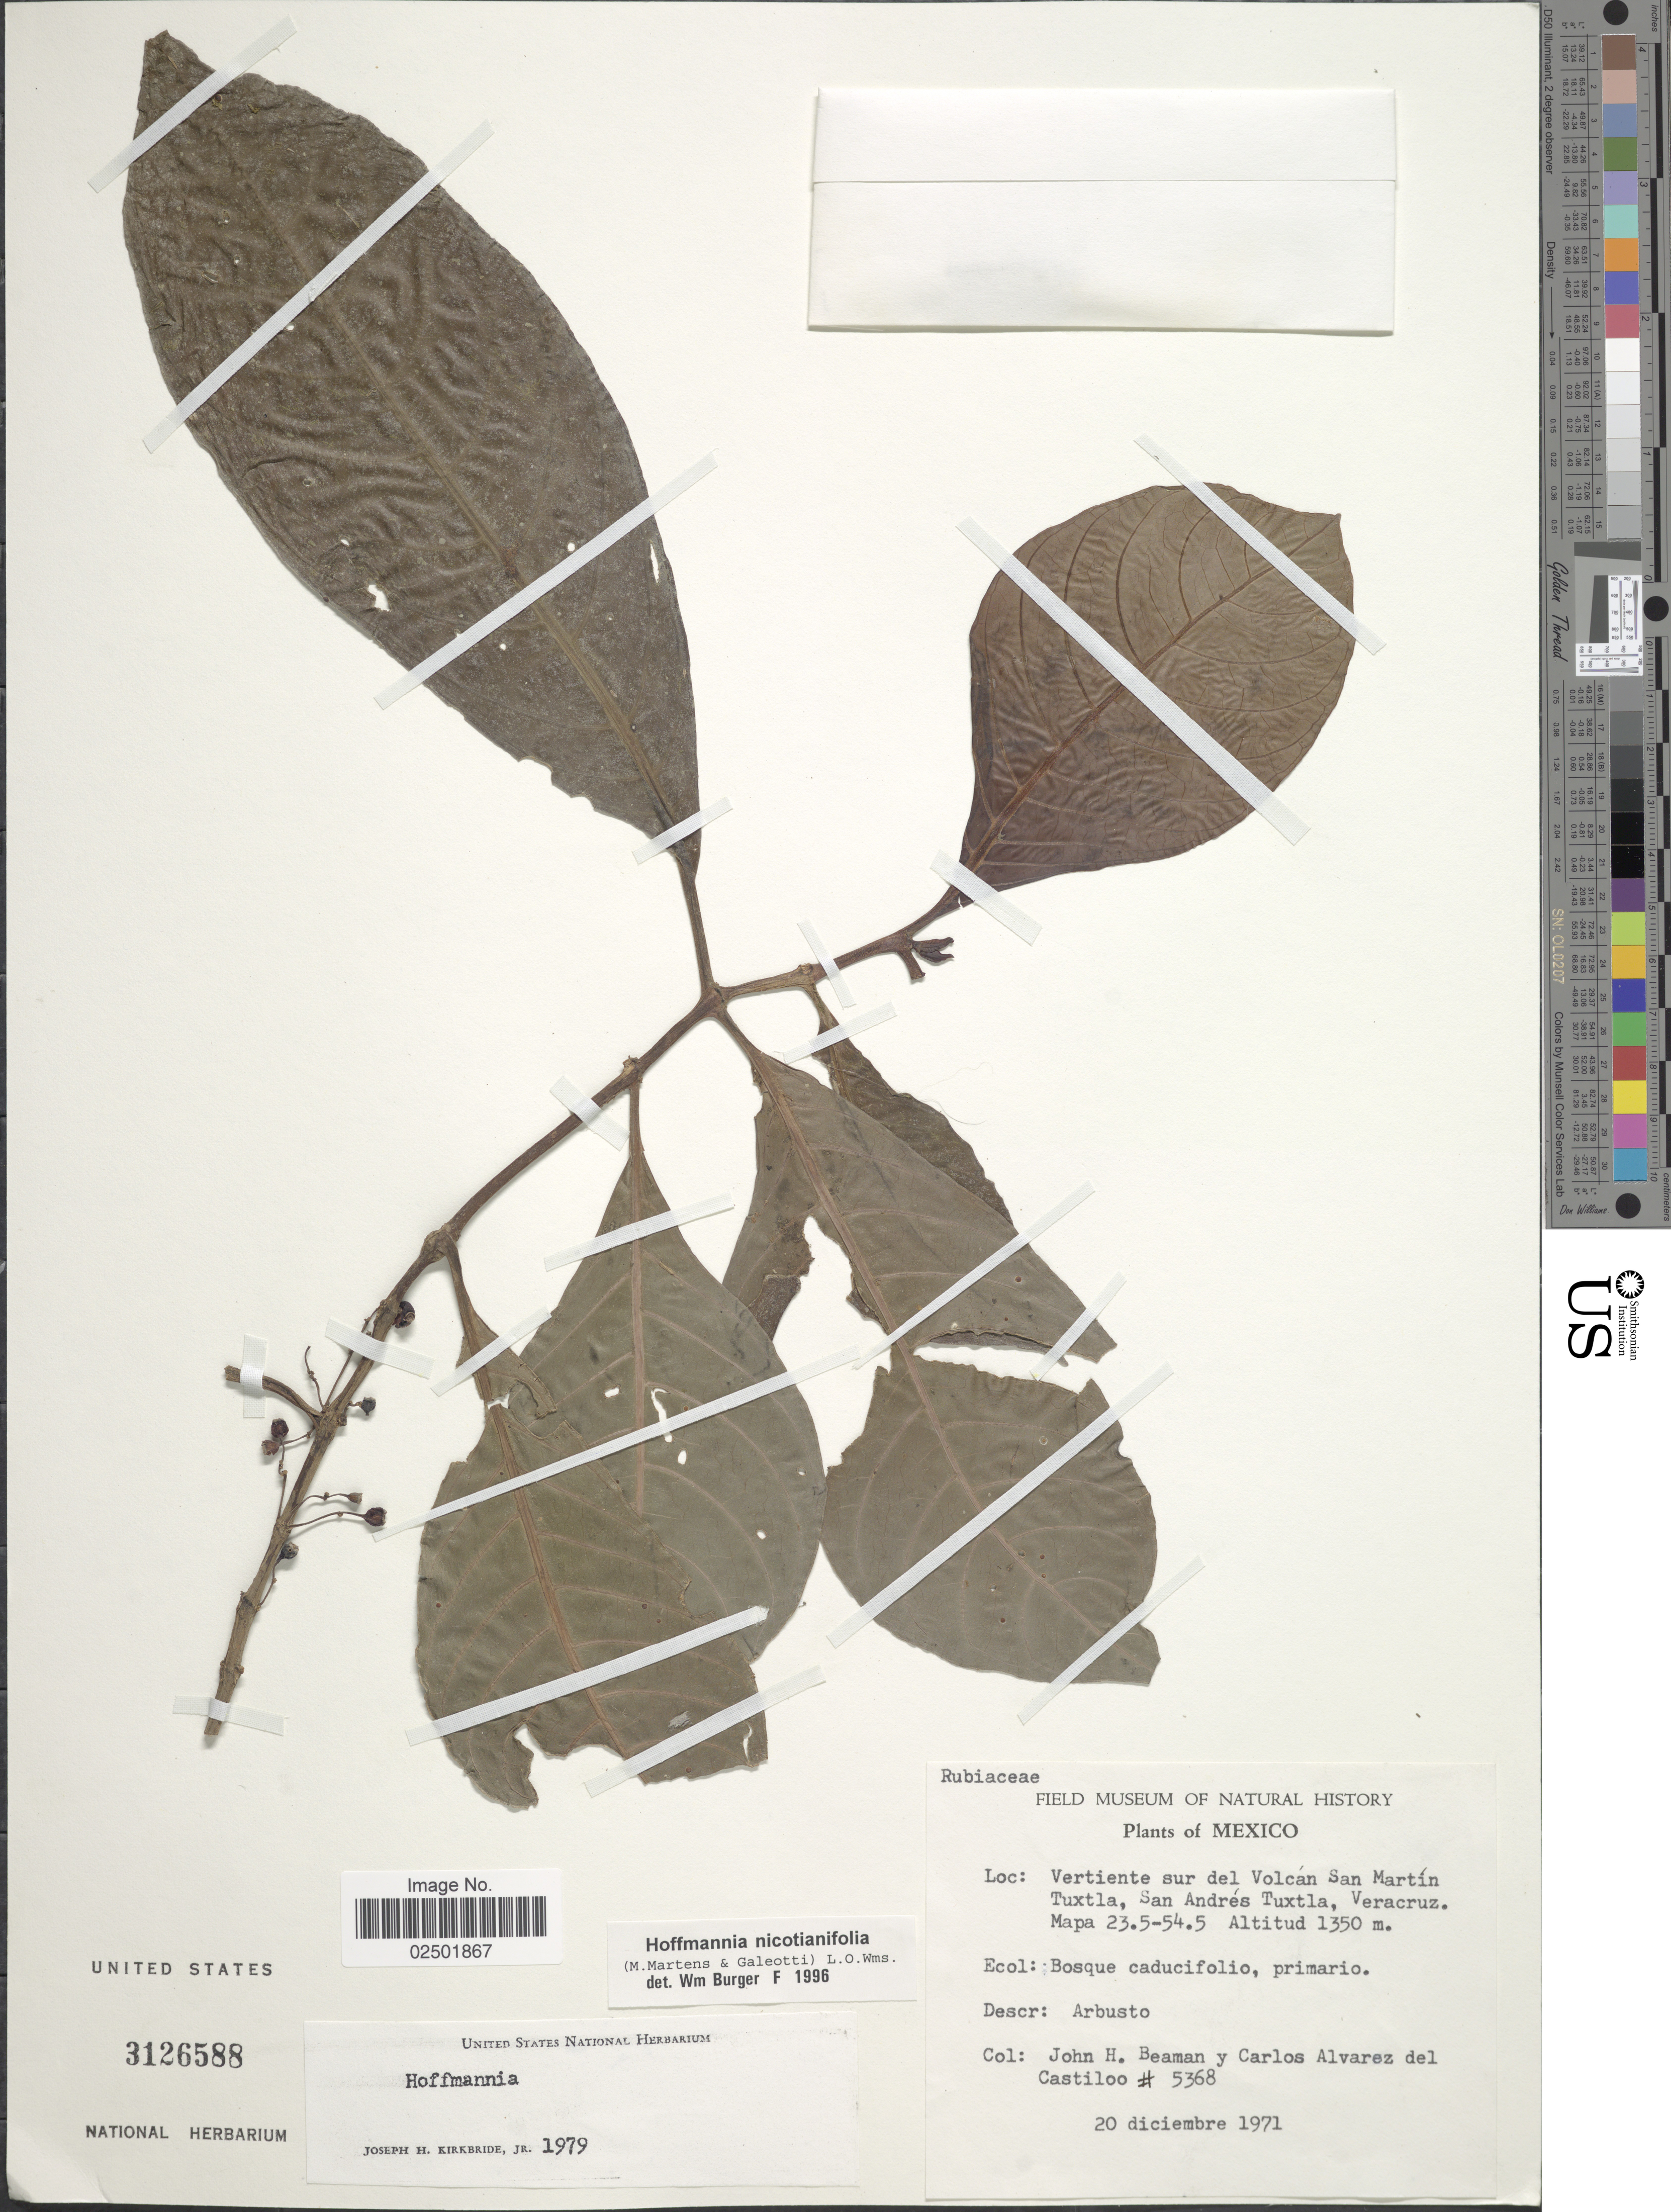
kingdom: Plantae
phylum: Tracheophyta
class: Magnoliopsida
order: Gentianales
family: Rubiaceae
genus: Hoffmannia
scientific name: Hoffmannia nicotianifolia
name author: (M. Martens & Galeoti) L.O. Williams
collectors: J. H. Beaman & C. del Castillo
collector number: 5368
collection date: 1971-12-20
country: Mexico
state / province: Veracruz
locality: Vertiente sur del Volcán San Martín Tuxtla, San Andrés Tuxtla, Veracruz. Mapa 23.5-54.5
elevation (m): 1350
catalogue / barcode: US 3126588